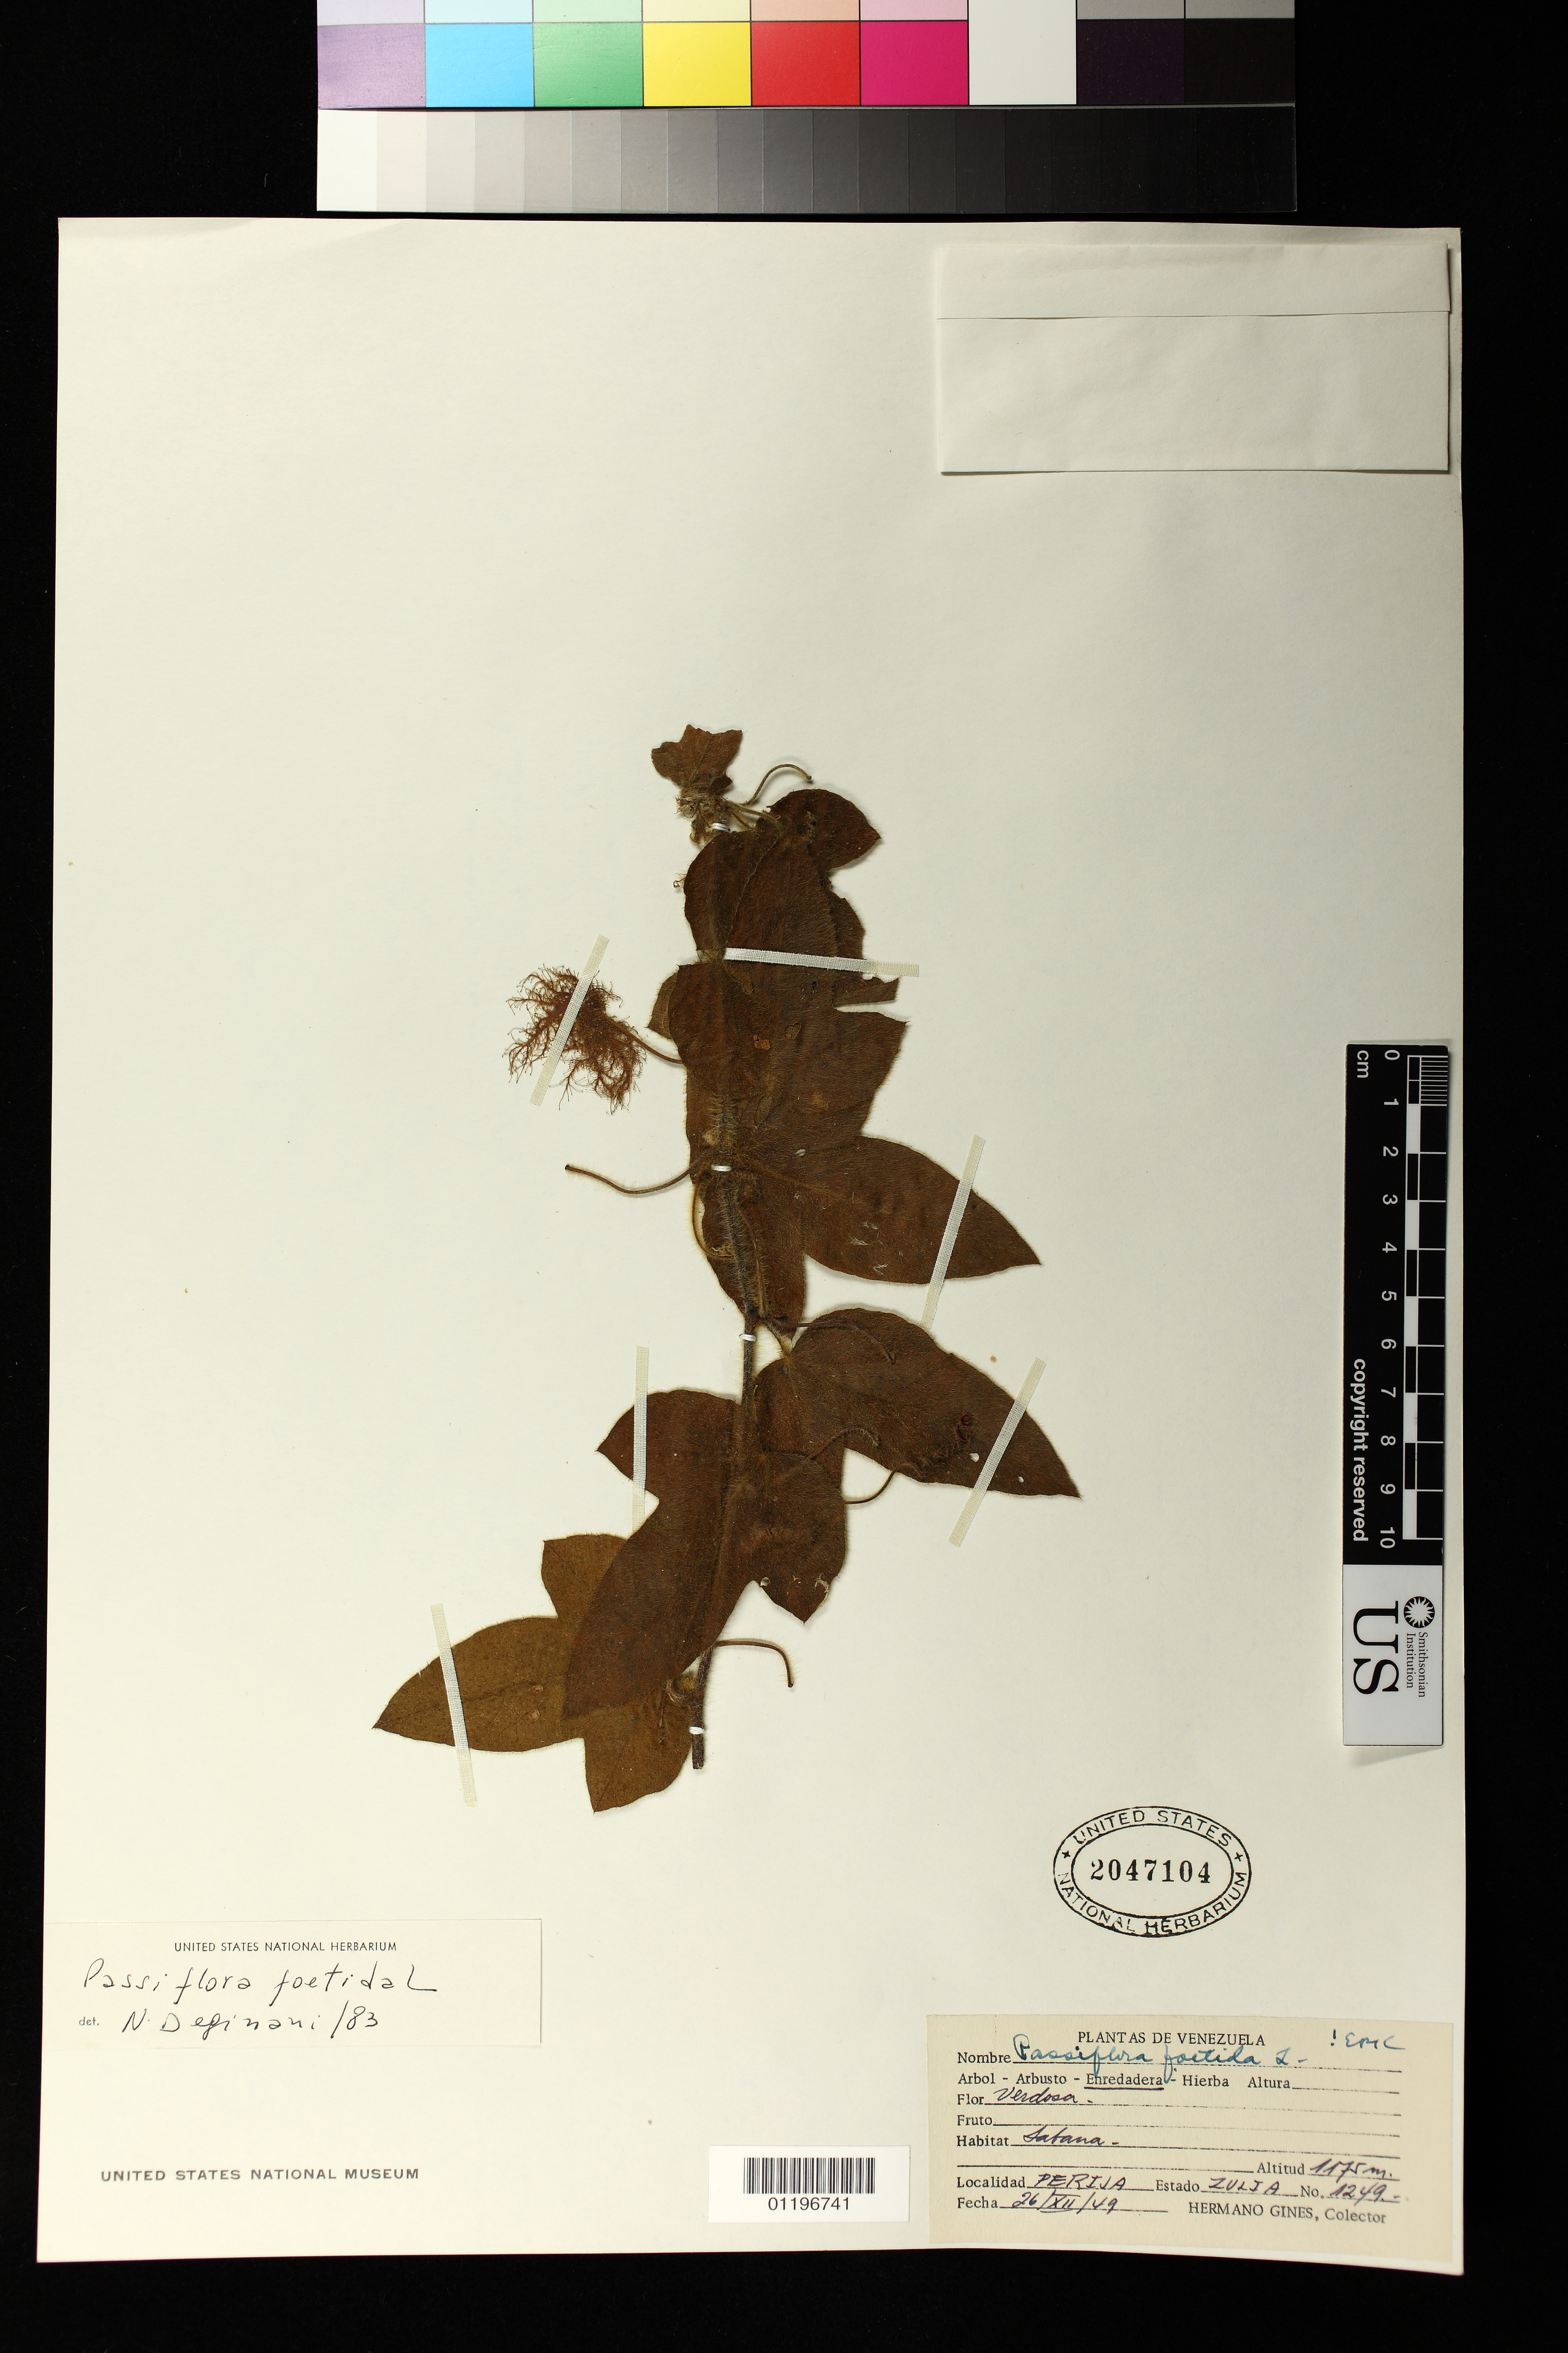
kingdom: Plantae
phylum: Tracheophyta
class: Magnoliopsida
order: Malpighiales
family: Passifloraceae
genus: Passiflora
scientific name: Passiflora foetida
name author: L.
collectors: Bro. Gines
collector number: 1249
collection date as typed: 26 Jul 1949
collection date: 1949-07-26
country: Venezuela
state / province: Zulia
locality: Estado Zulia: Perija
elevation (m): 1175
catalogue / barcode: US 2047104